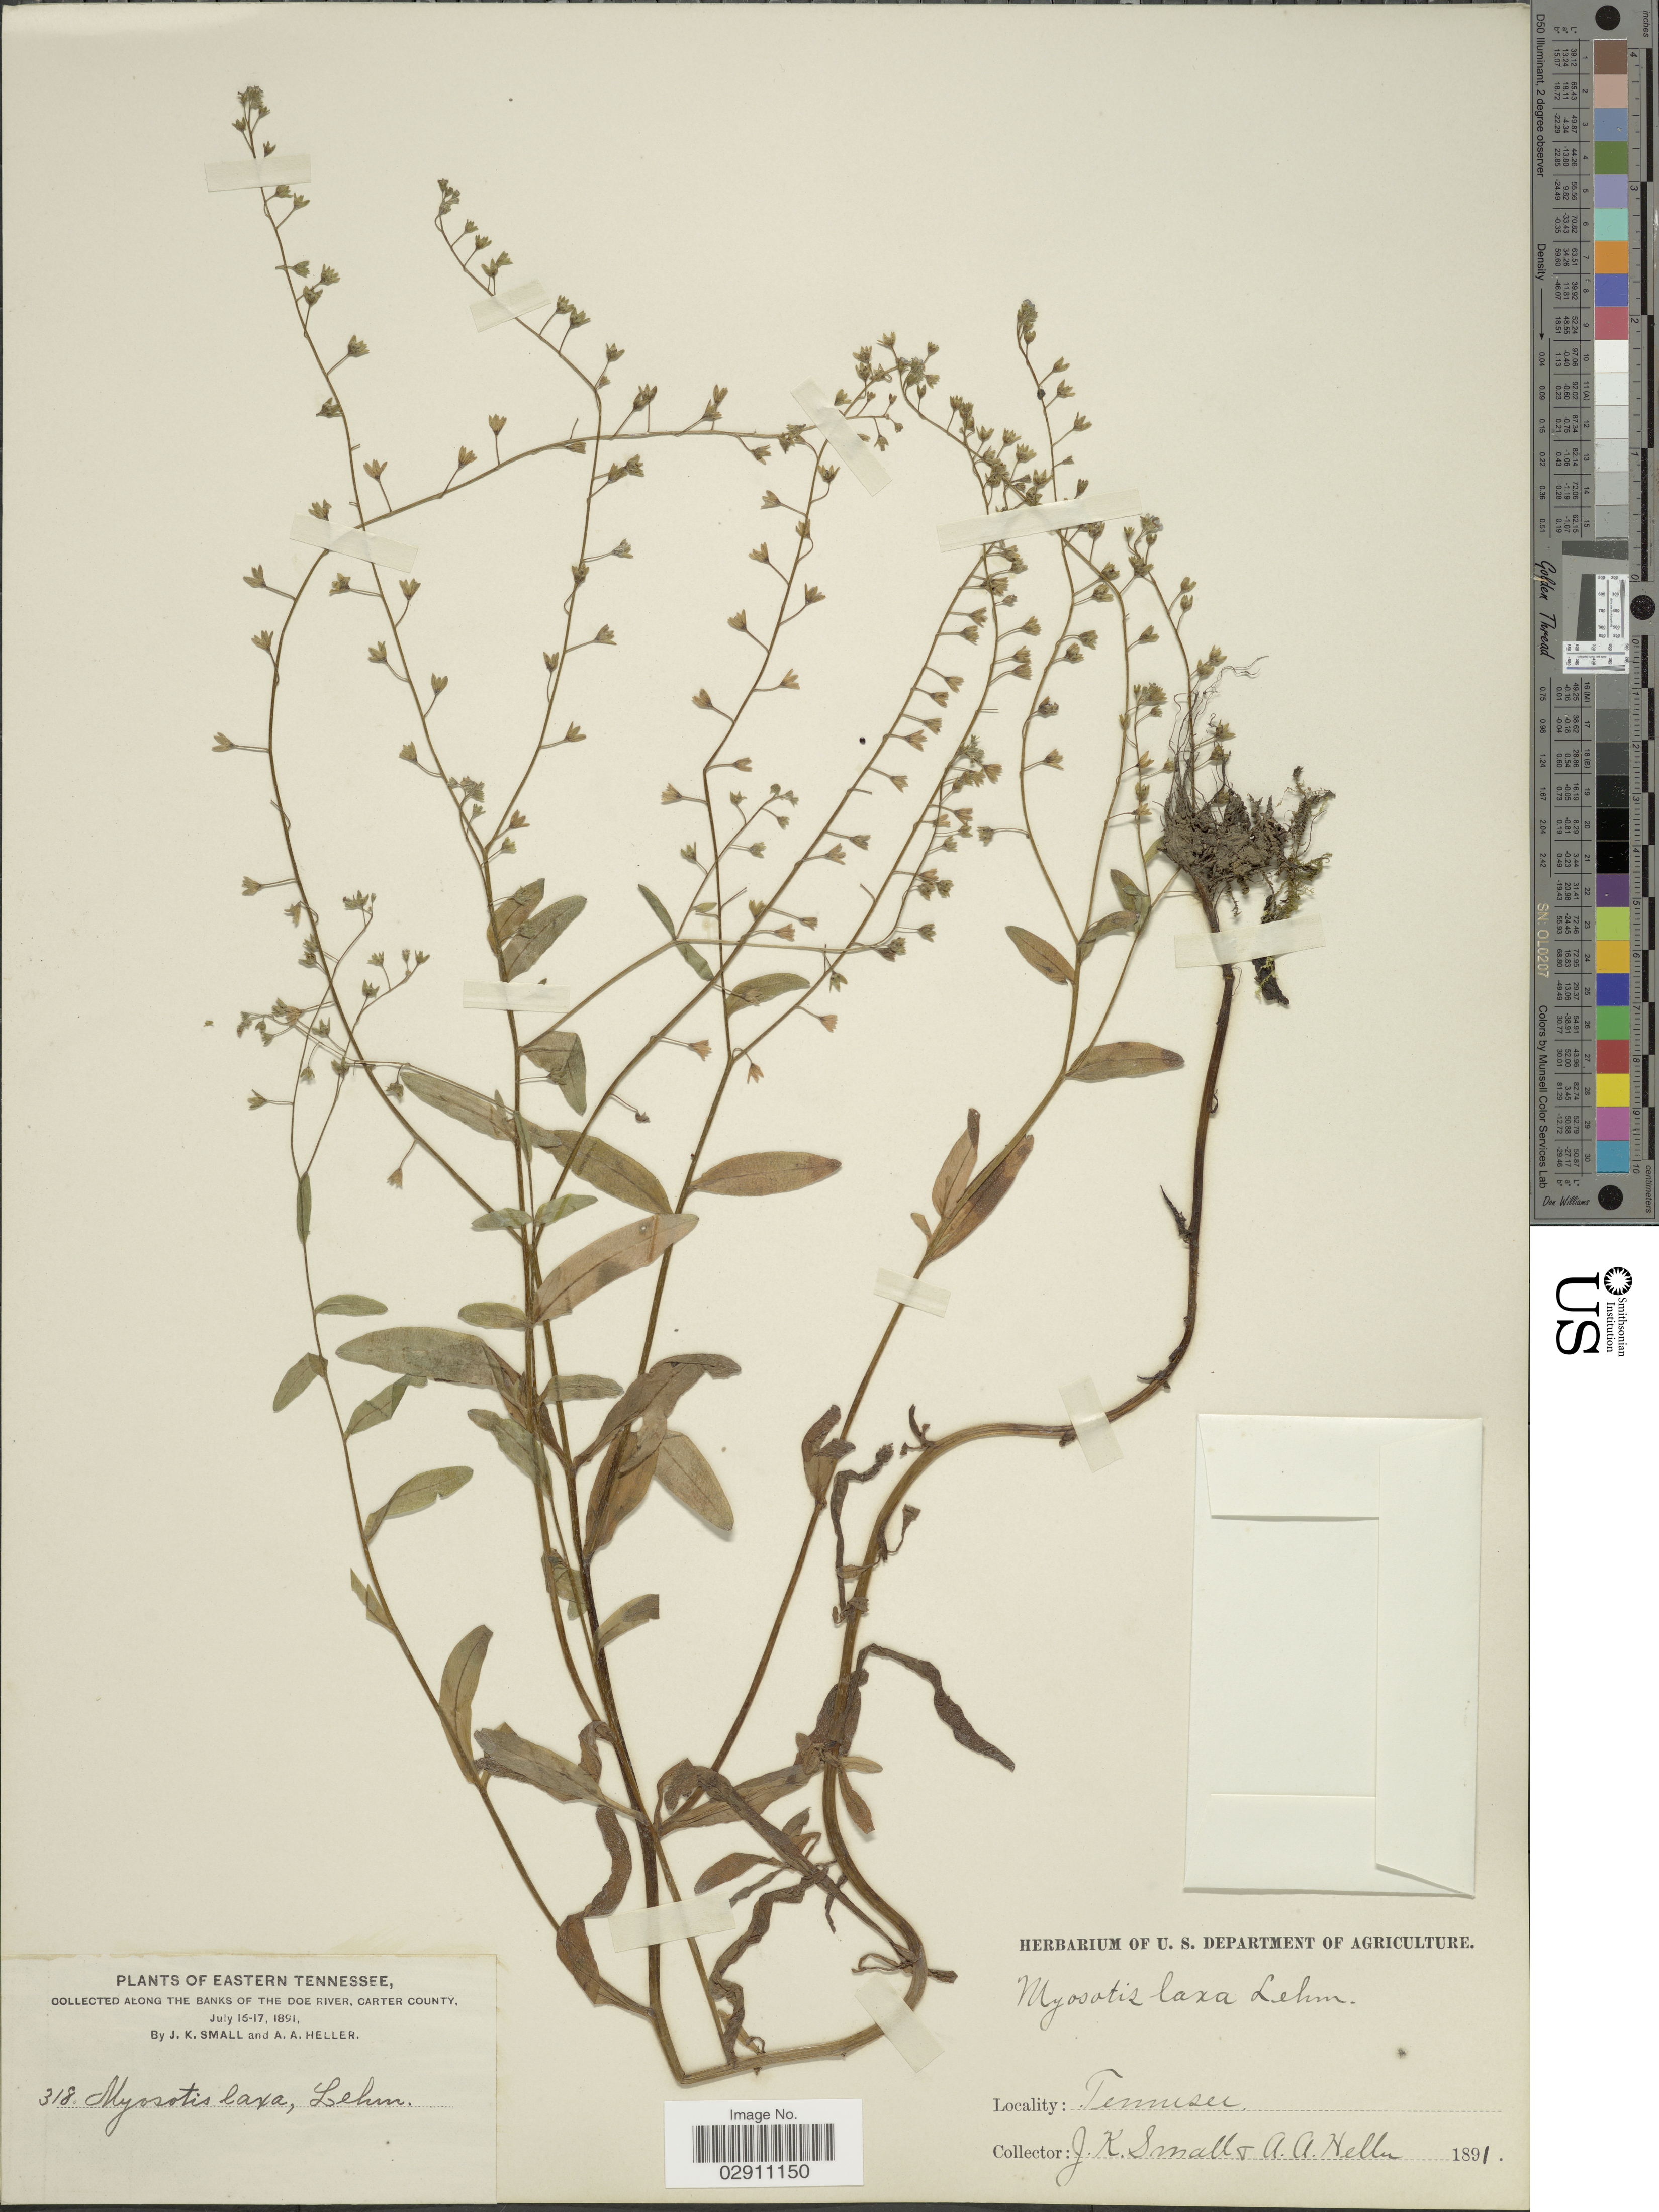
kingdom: Plantae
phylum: Tracheophyta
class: Magnoliopsida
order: Boraginales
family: Boraginaceae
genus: Myosotis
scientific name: Myosotis laxa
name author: F. Lehm.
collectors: J. K. Small & A. A. Heller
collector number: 318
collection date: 1891-07-16/1891-07-17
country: United States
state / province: Tennessee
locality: Eastern Tennessee, Along the Banks of the Doe River, Carter County.